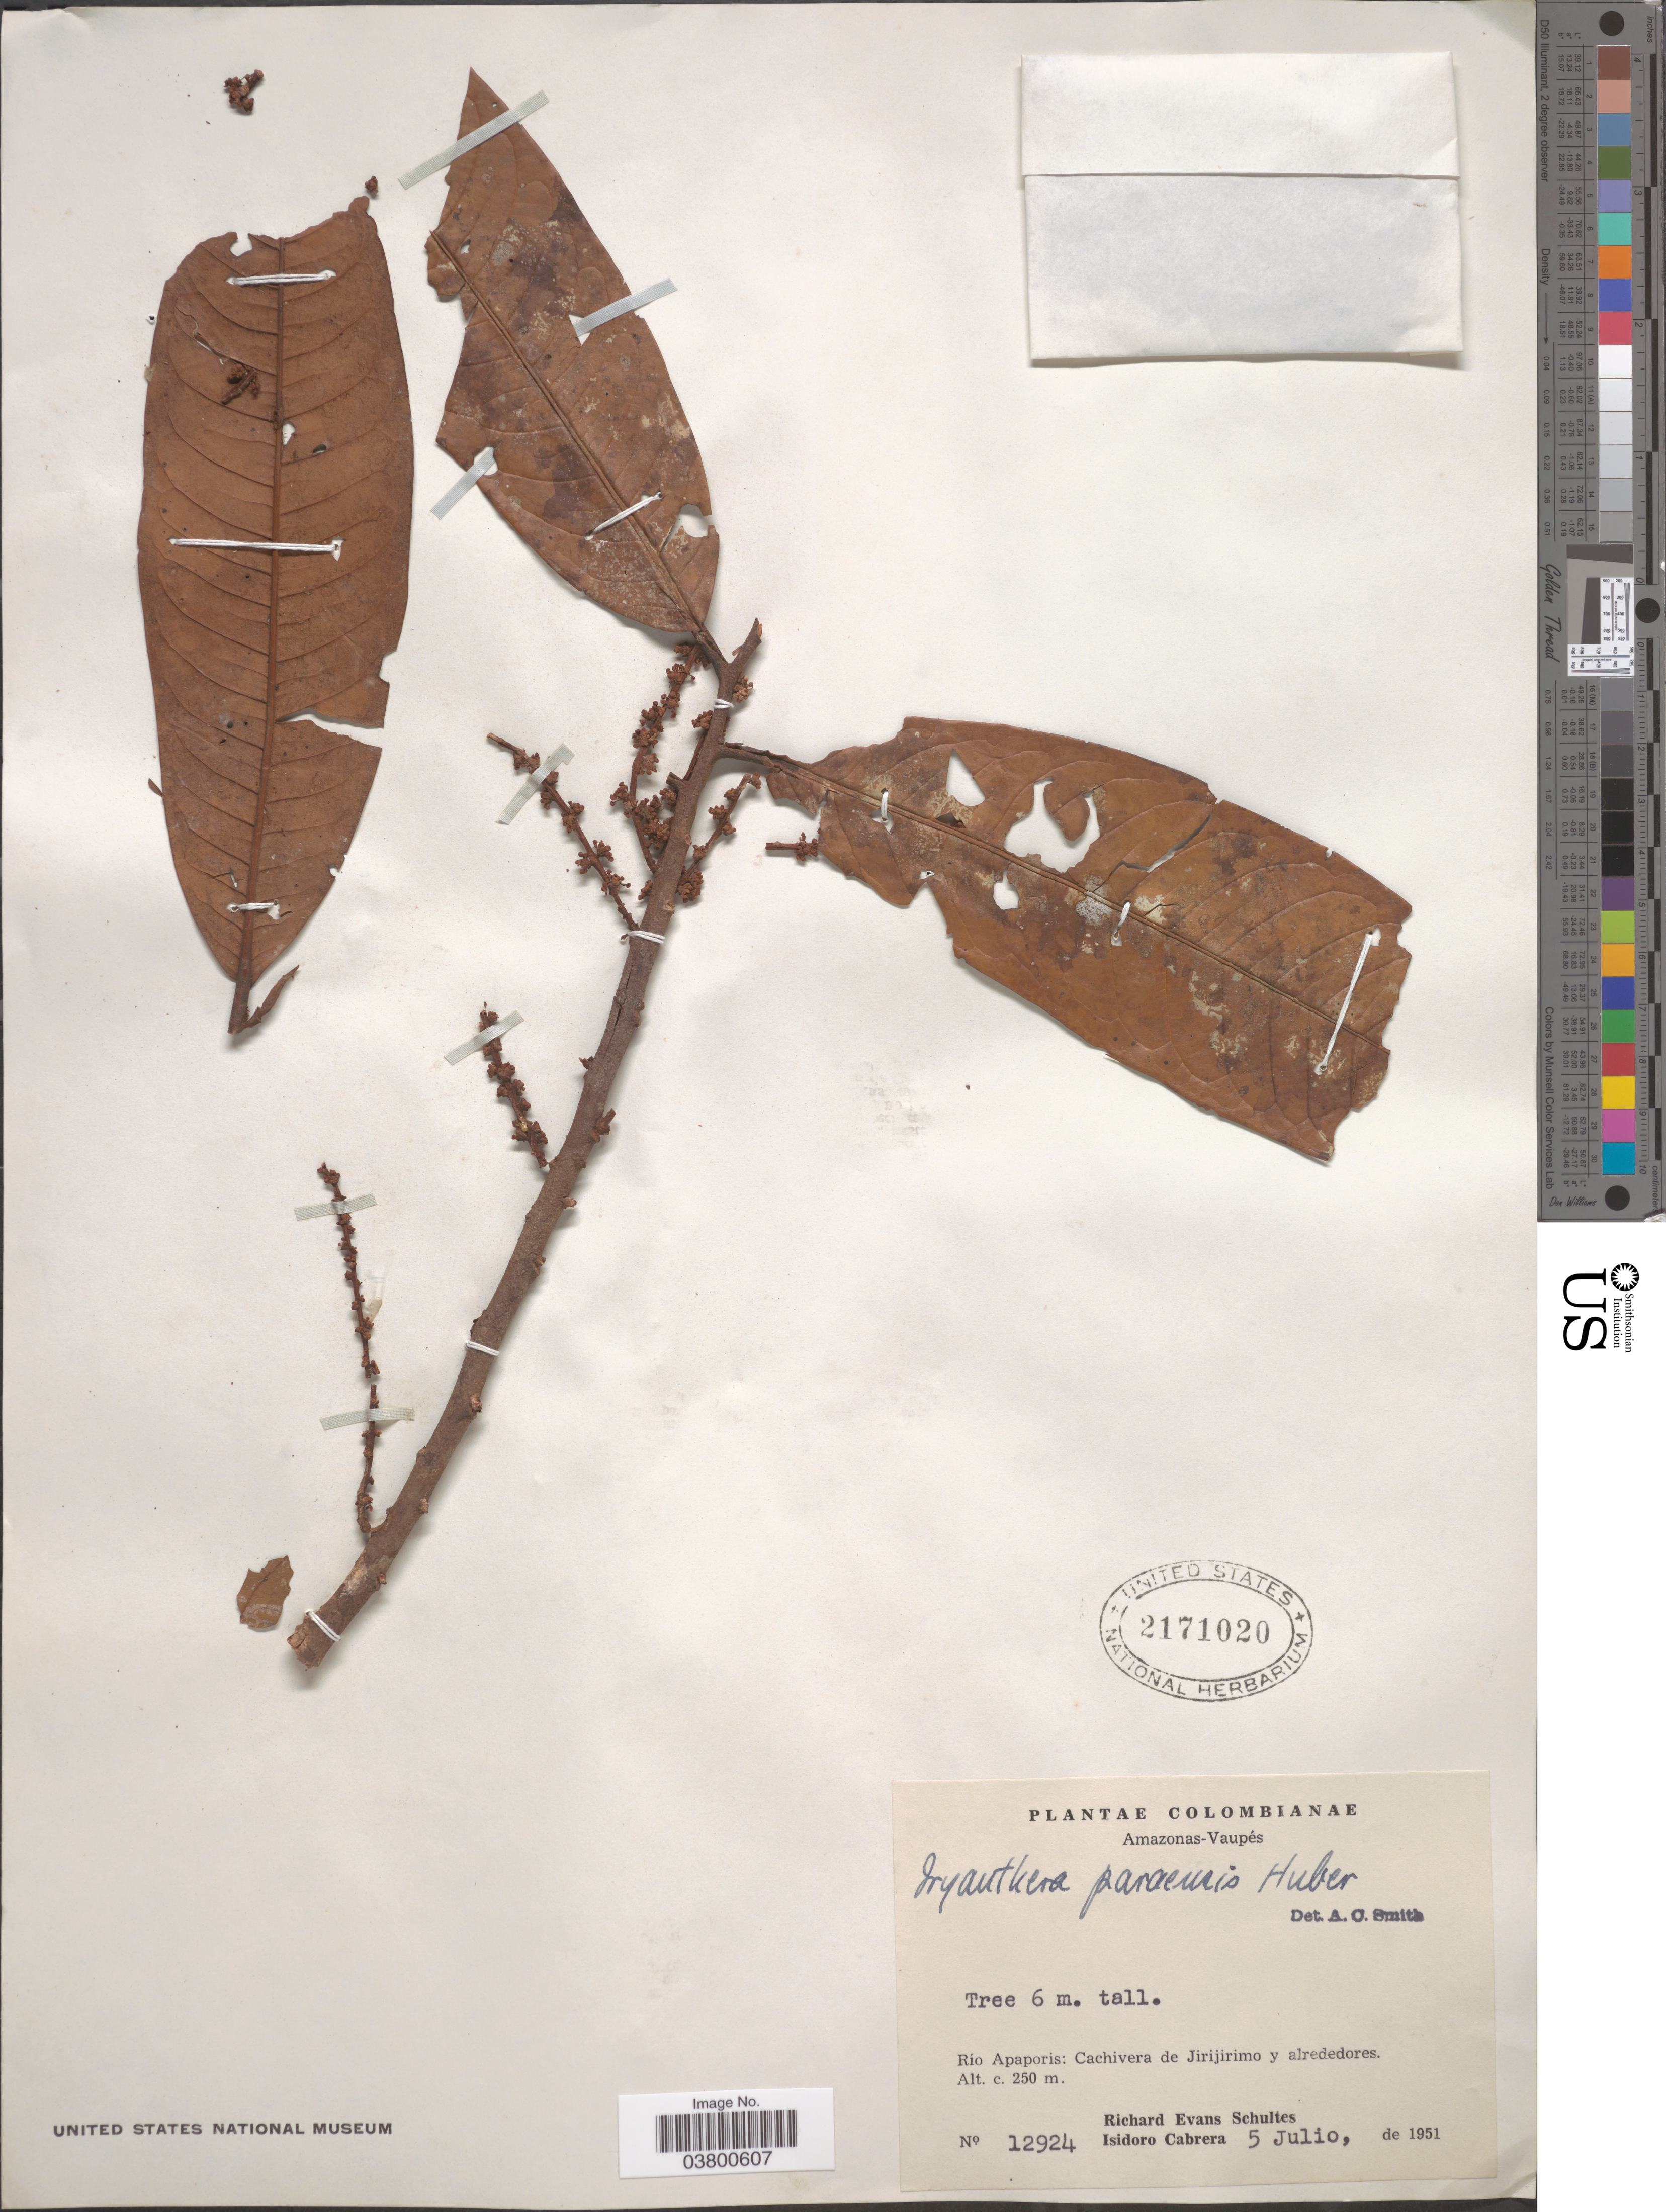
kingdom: Plantae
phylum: Tracheophyta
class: Magnoliopsida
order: Magnoliales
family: Myristicaceae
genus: Iryanthera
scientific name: Iryanthera paraensis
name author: Huber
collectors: R. E. Schultes & I. Cabrera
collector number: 12924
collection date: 1951-07-05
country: Colombia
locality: Amazonas-Vaupés. Río Apaporis: Cachivera de Jirijirimo y alrededores.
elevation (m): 250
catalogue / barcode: US 2171020